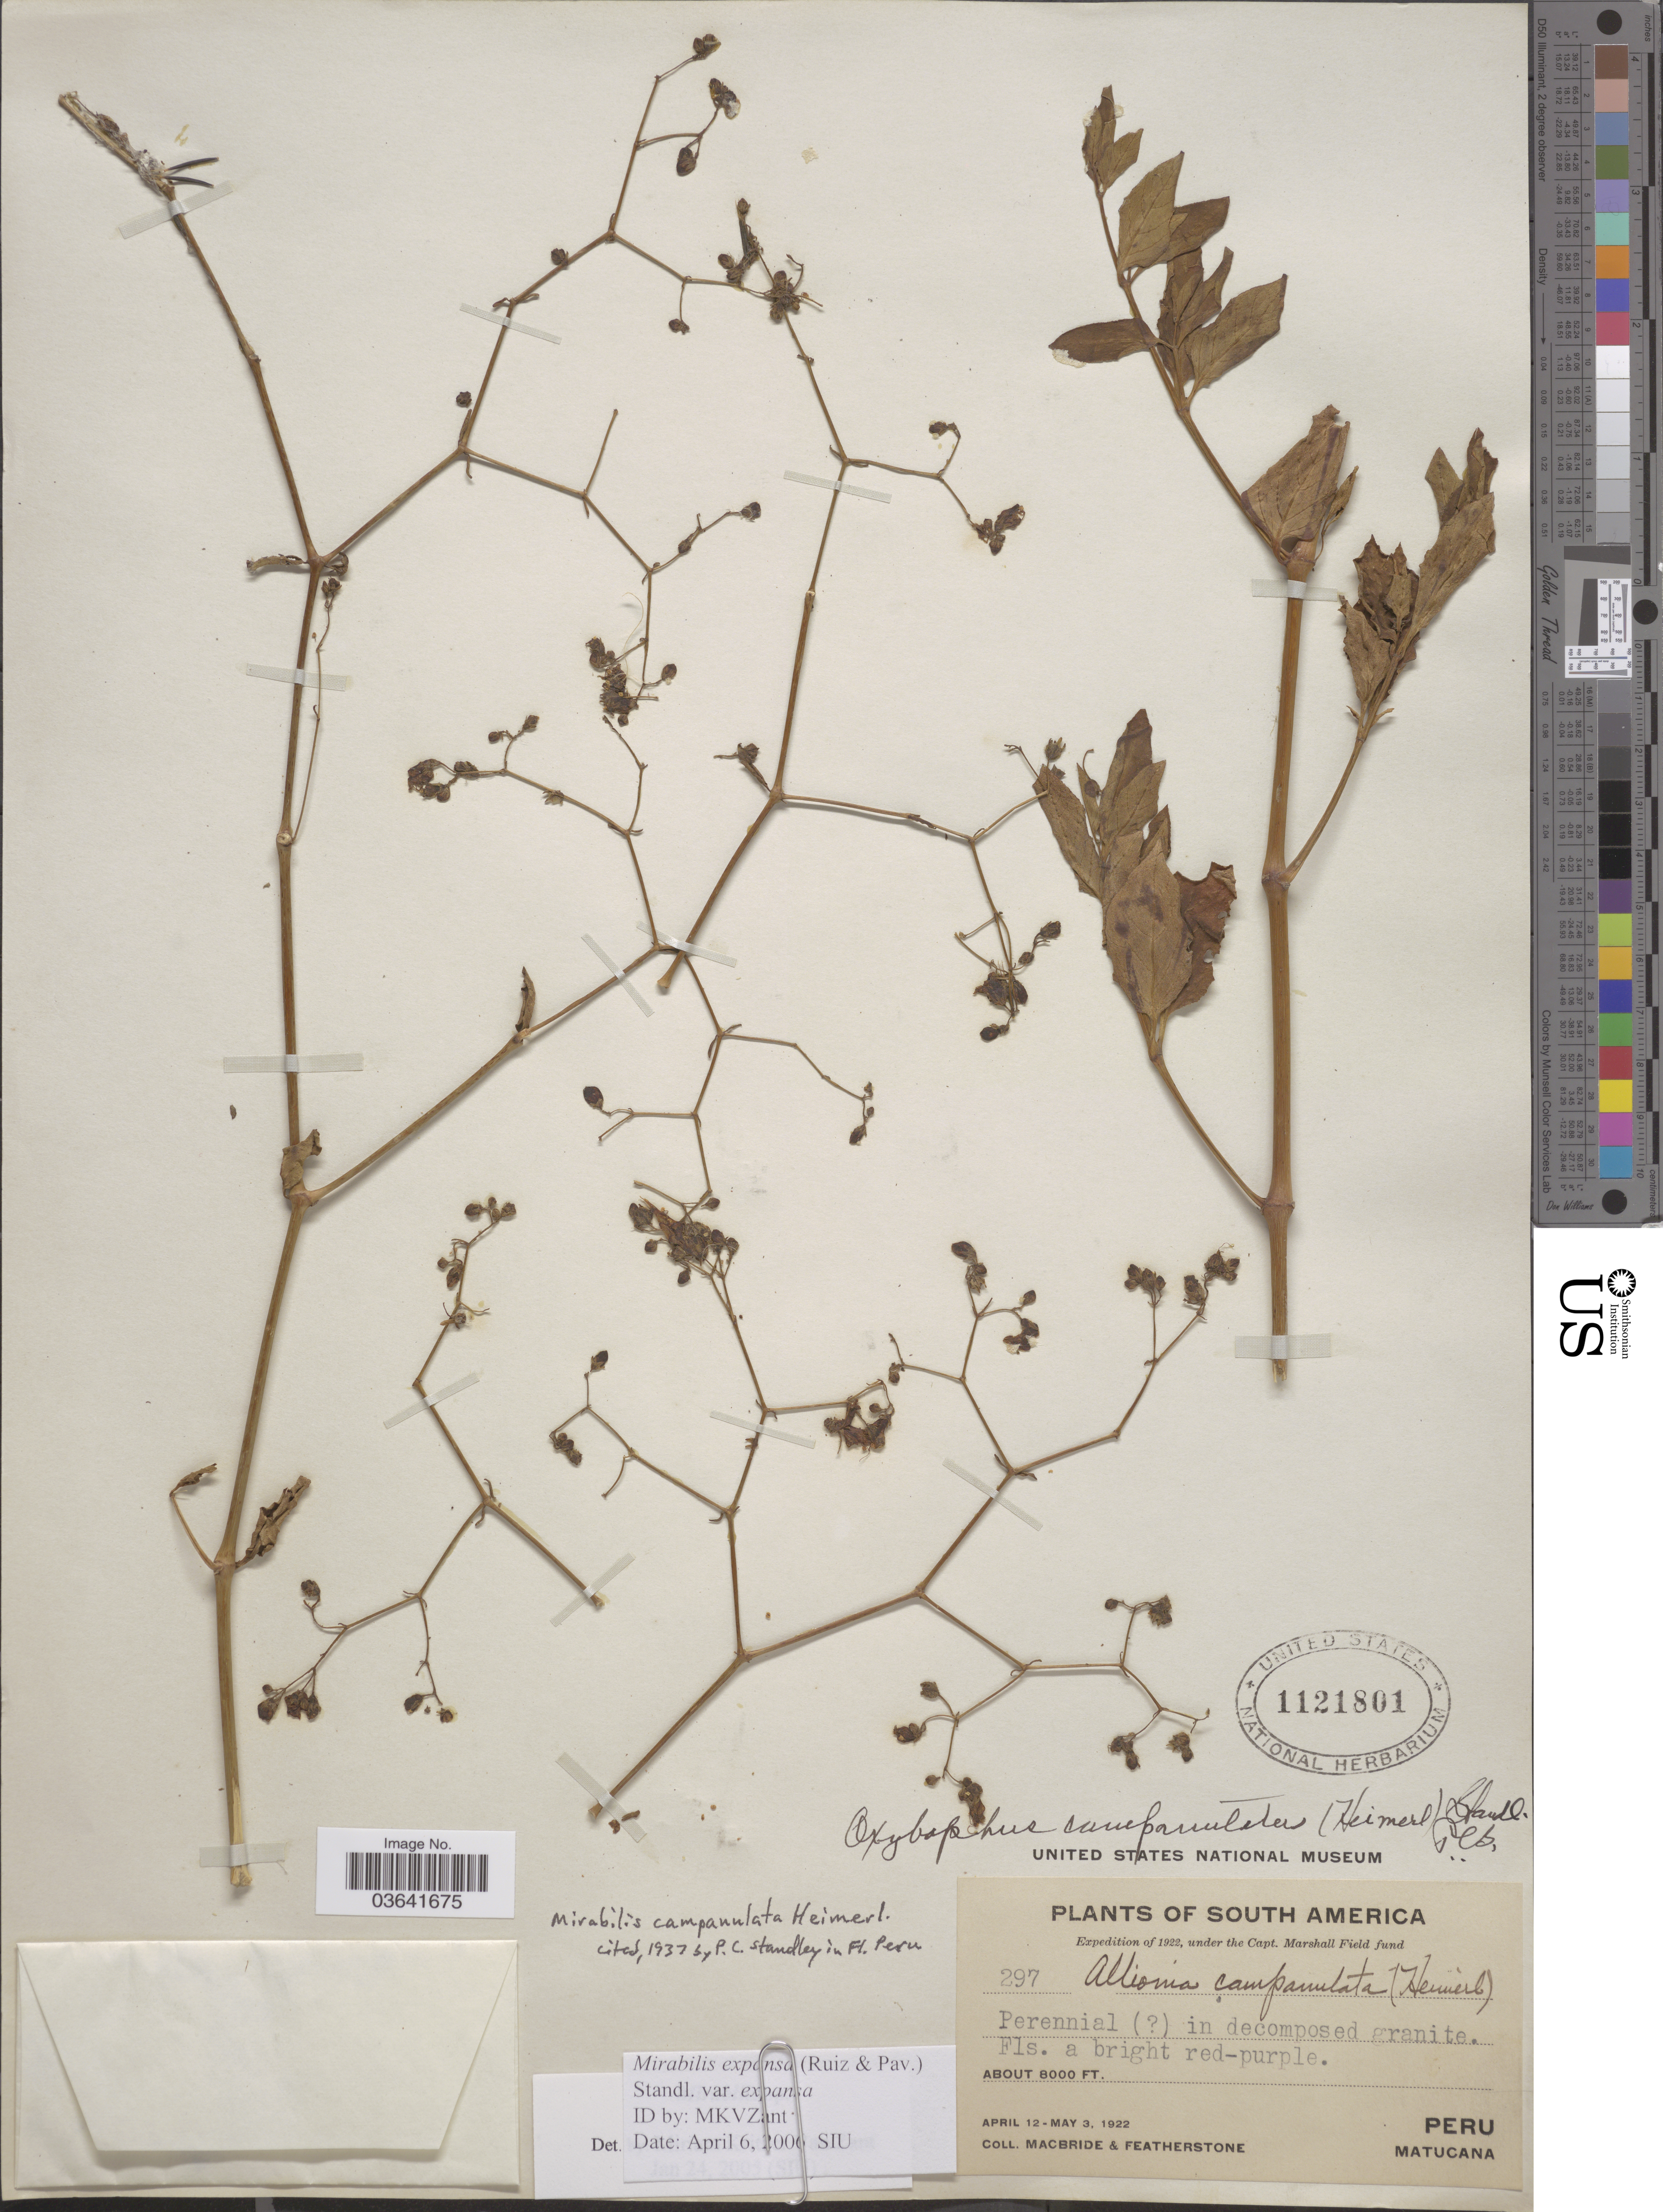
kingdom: Plantae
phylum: Tracheophyta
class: Magnoliopsida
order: Caryophyllales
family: Nyctaginaceae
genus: Mirabilis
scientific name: Mirabilis expansa var. expansa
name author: (Ruiz & Pav.) Standl.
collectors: Macbride, -- & -. Featherstone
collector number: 297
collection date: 1922-04-12/1922-05-03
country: Peru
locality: Matucana.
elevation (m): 2438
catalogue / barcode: US 1121801